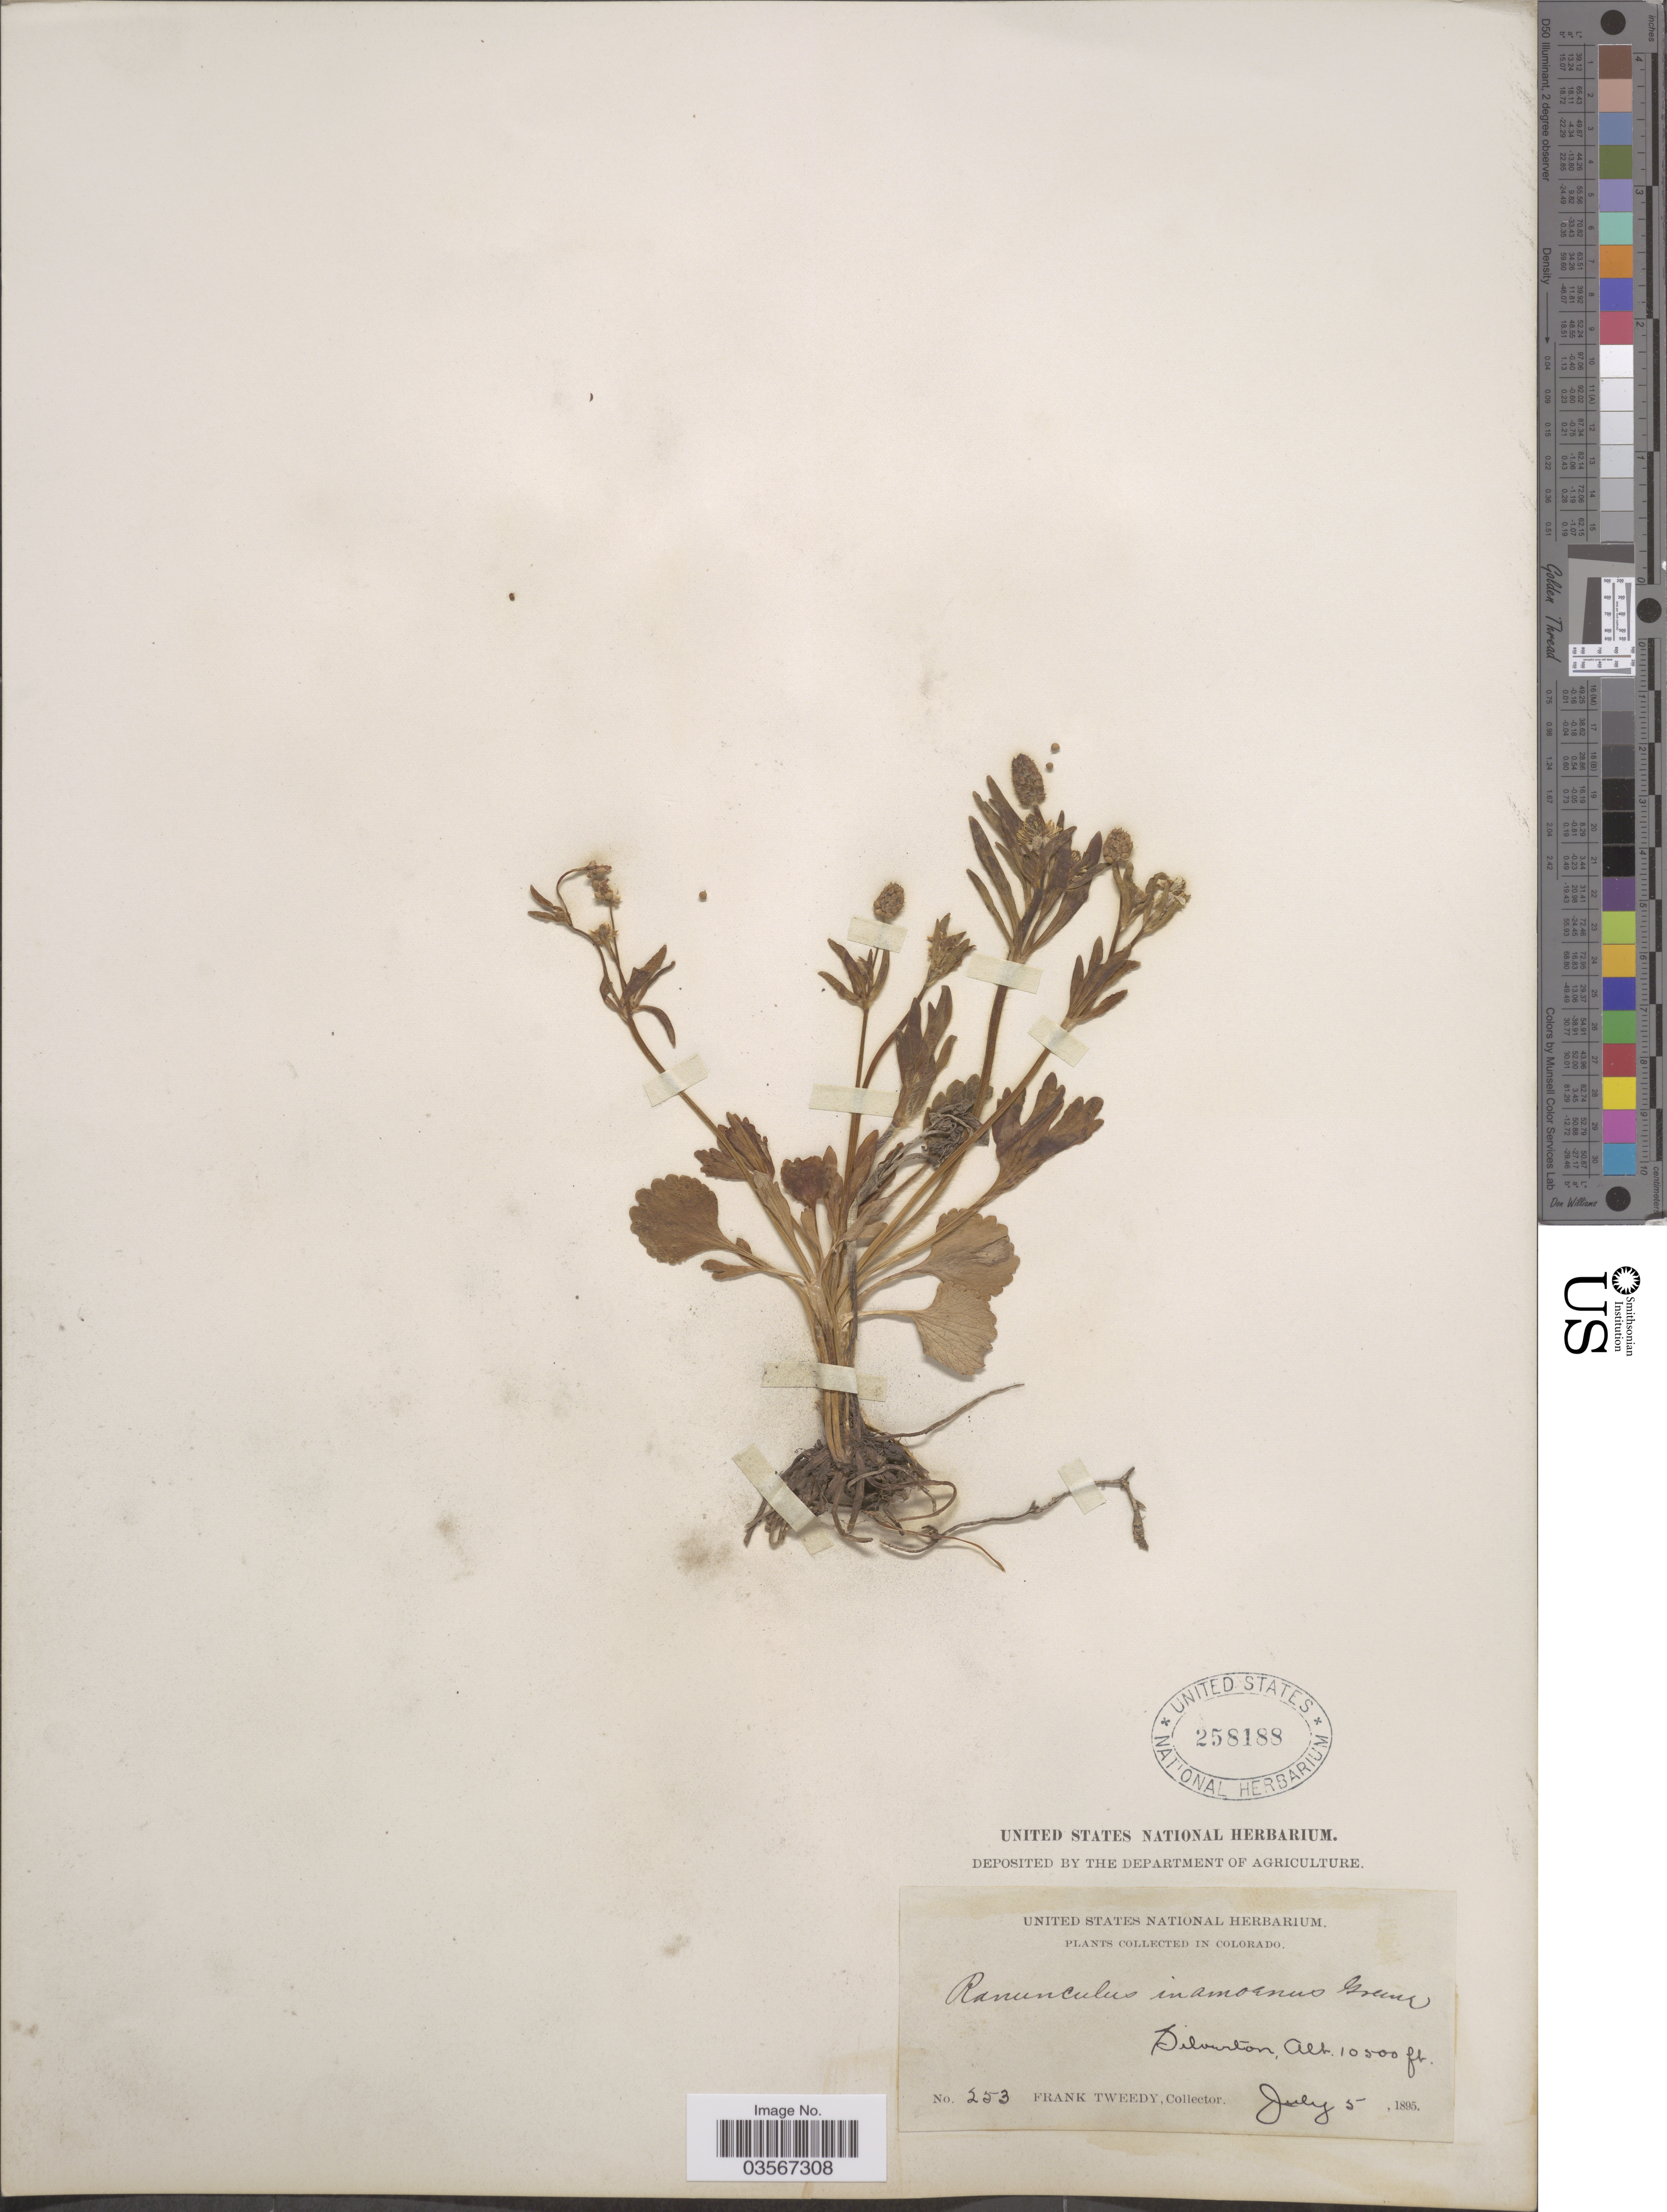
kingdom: Plantae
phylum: Tracheophyta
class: Magnoliopsida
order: Ranunculales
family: Ranunculaceae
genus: Ranunculus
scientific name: Ranunculus inamoenus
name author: Greene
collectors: F. Tweedy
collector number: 253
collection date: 1895-07-05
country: United States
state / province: Colorado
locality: Silverton.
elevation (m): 3200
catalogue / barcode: US 258188